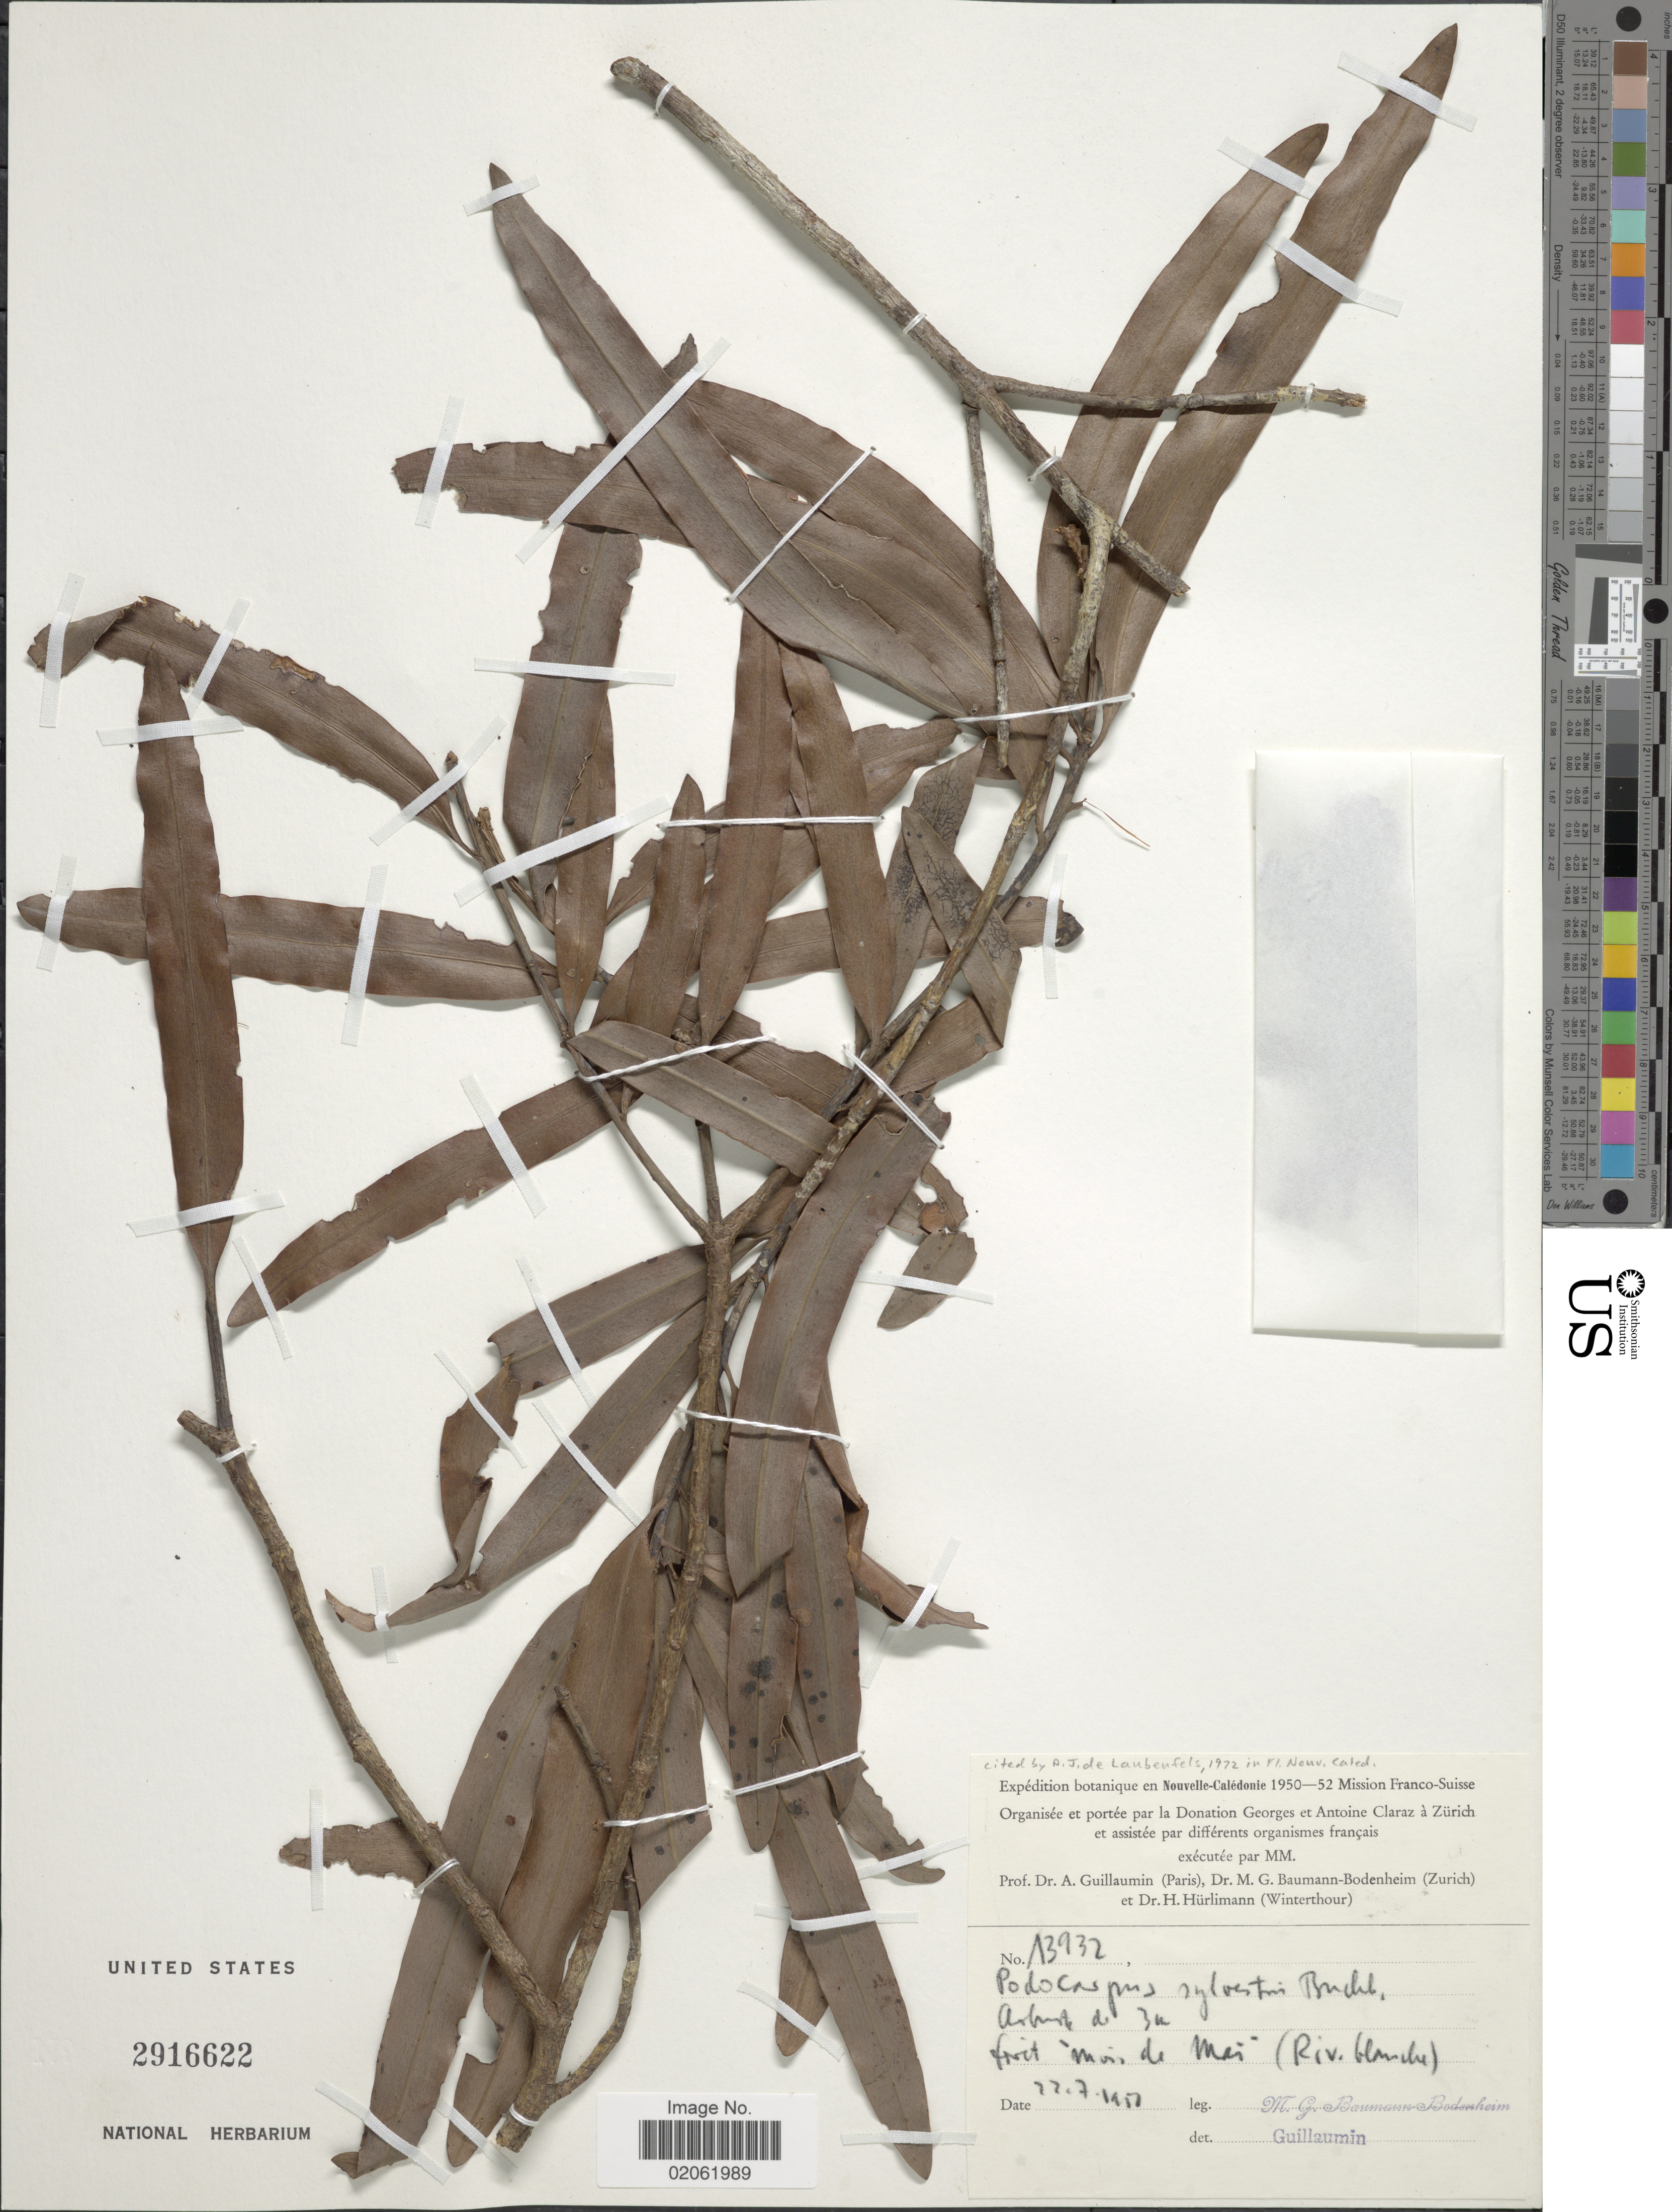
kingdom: Plantae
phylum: Tracheophyta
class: Pinopsida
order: Pinales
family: Podocarpaceae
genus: Podocarpus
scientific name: Podocarpus sylvestris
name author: J. Buchholz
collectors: M. G. Baumann-Bodenheim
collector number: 13932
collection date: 1951-07-22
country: New Caledonia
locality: Foret Mois de Mai (Riv. blanche) Nouvelle-Caledonie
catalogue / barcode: US 2916622